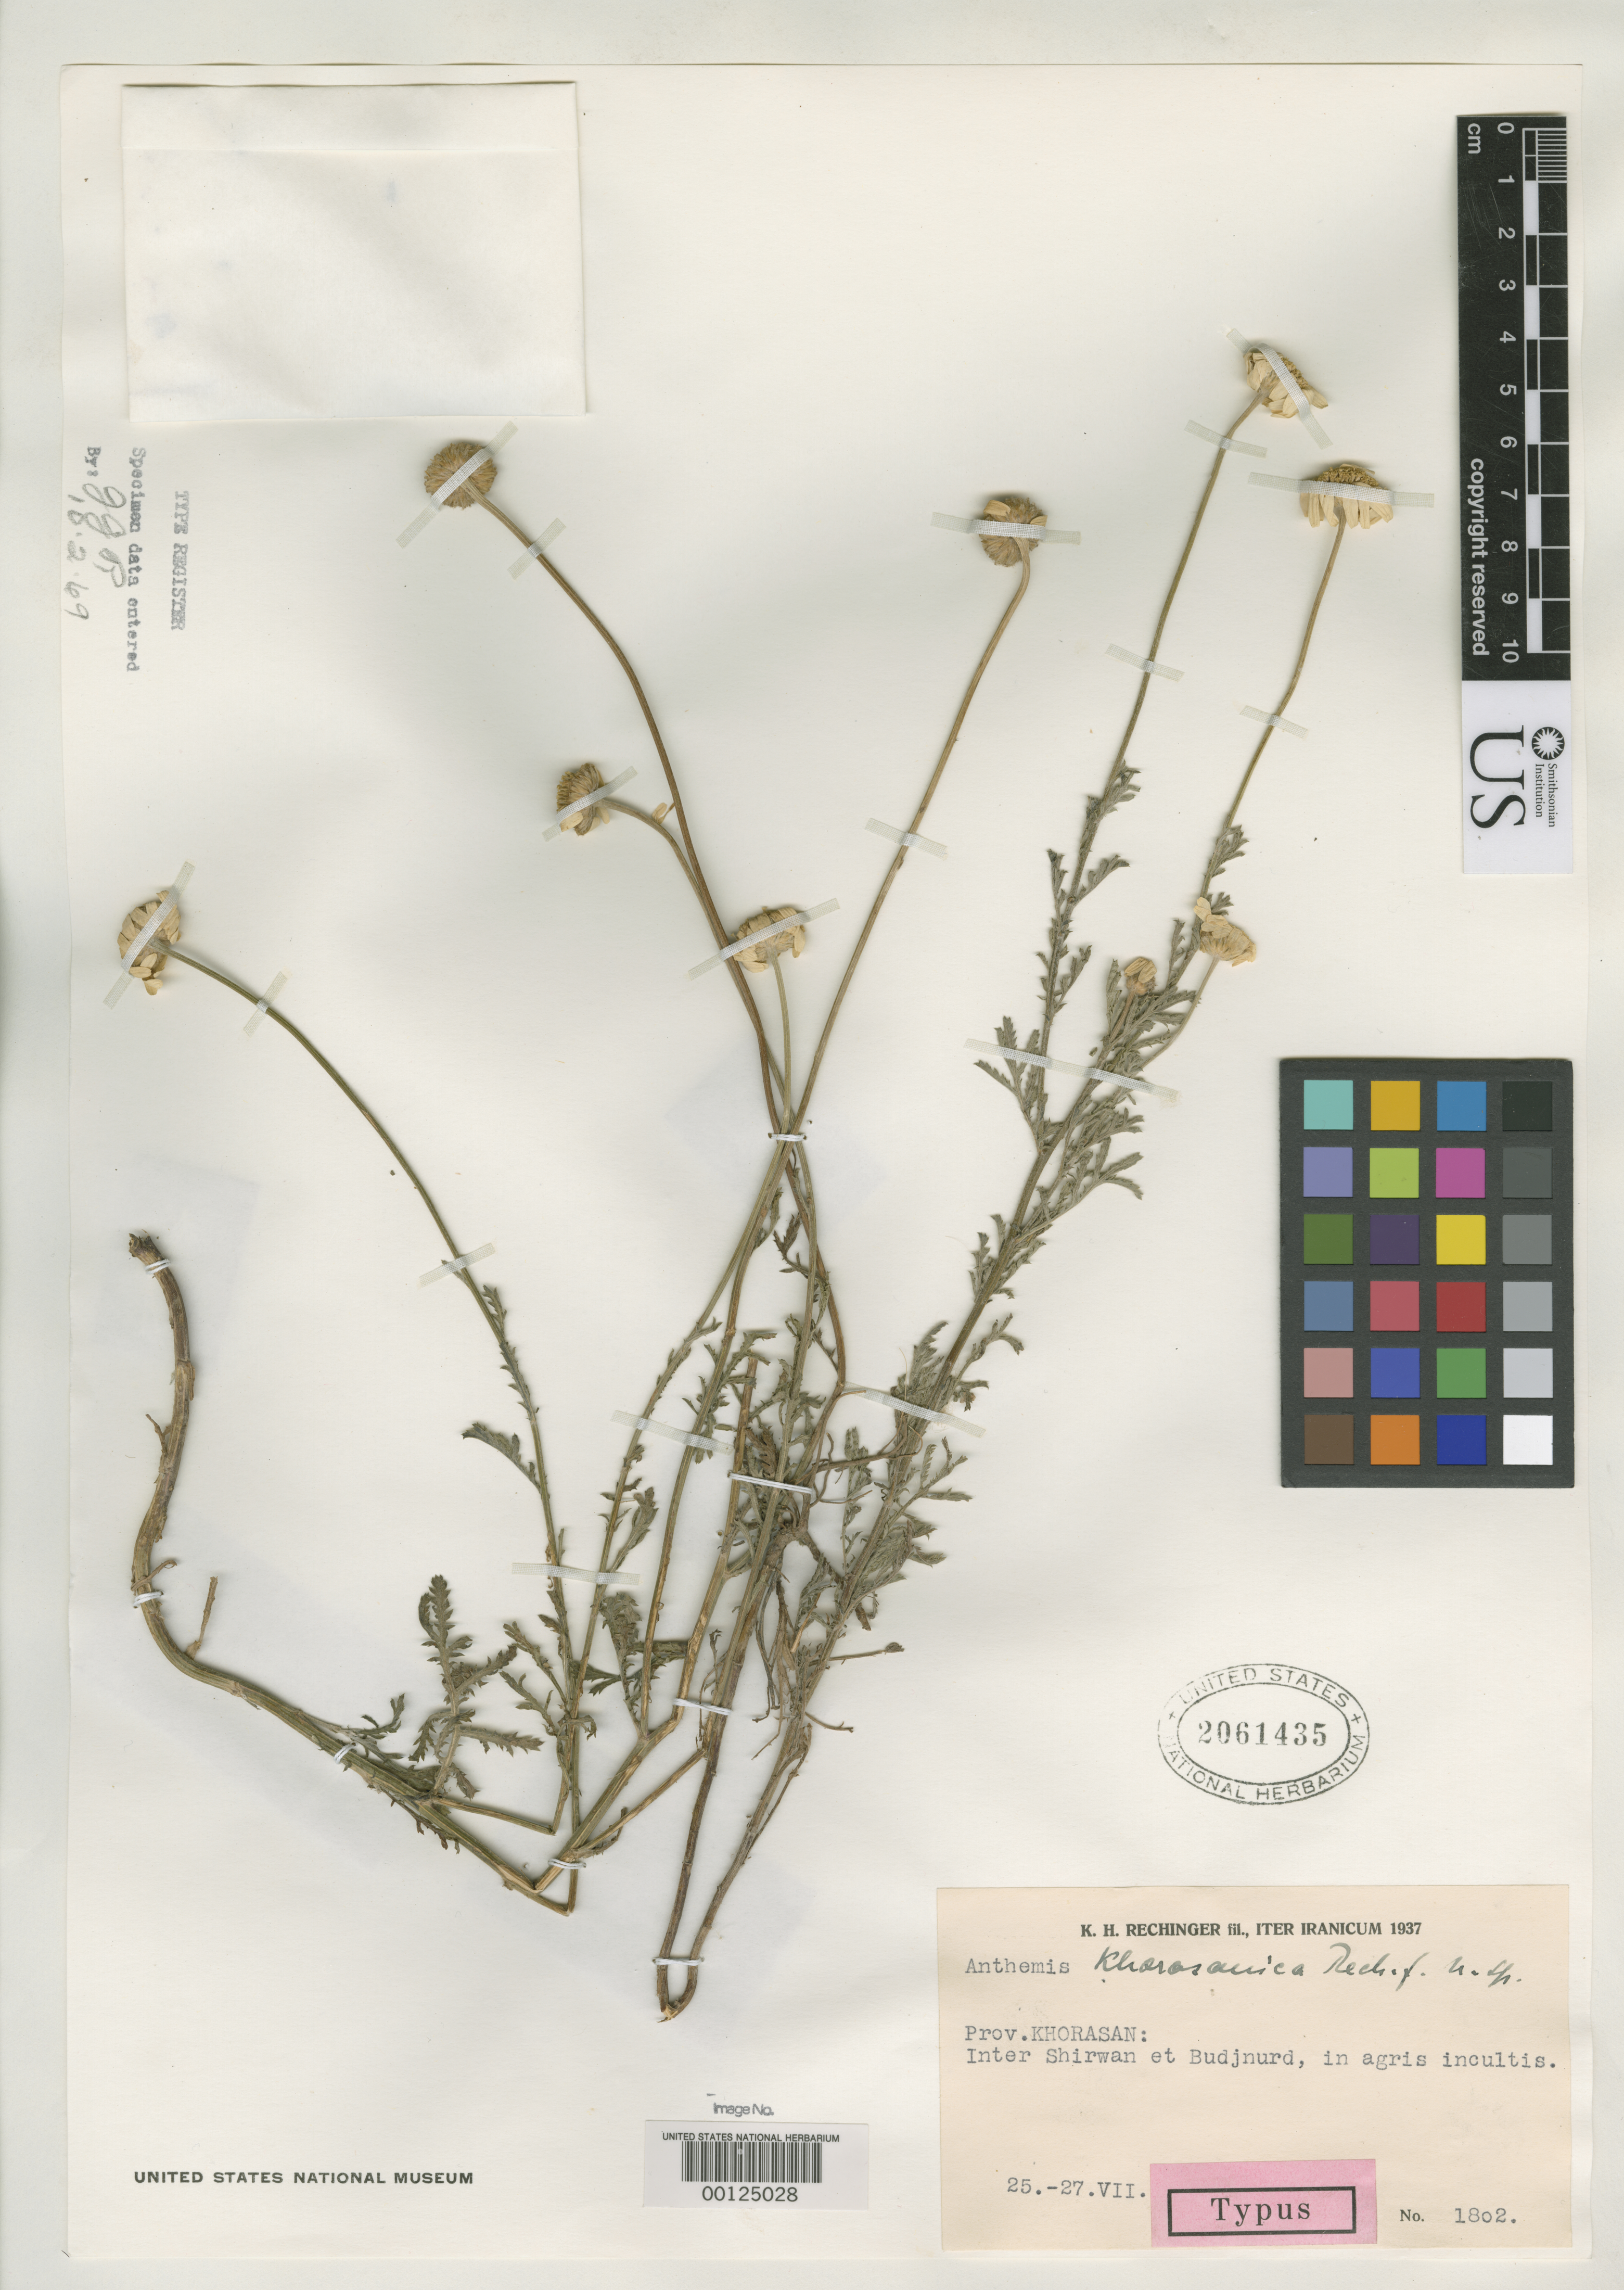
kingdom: Plantae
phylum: Tracheophyta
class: Magnoliopsida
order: Asterales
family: Asteraceae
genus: Anthemis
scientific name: Anthemis khorasanica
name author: Rech. f.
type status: Type Collection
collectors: K. H. Rechinger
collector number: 1802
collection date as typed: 25 Aug 1937 to 27 Aug 1937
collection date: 1937-08-25/1937-08-27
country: Iran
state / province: Khorasan [obsolete]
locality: Between Shirwan and Budjnurd.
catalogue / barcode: US 2061435